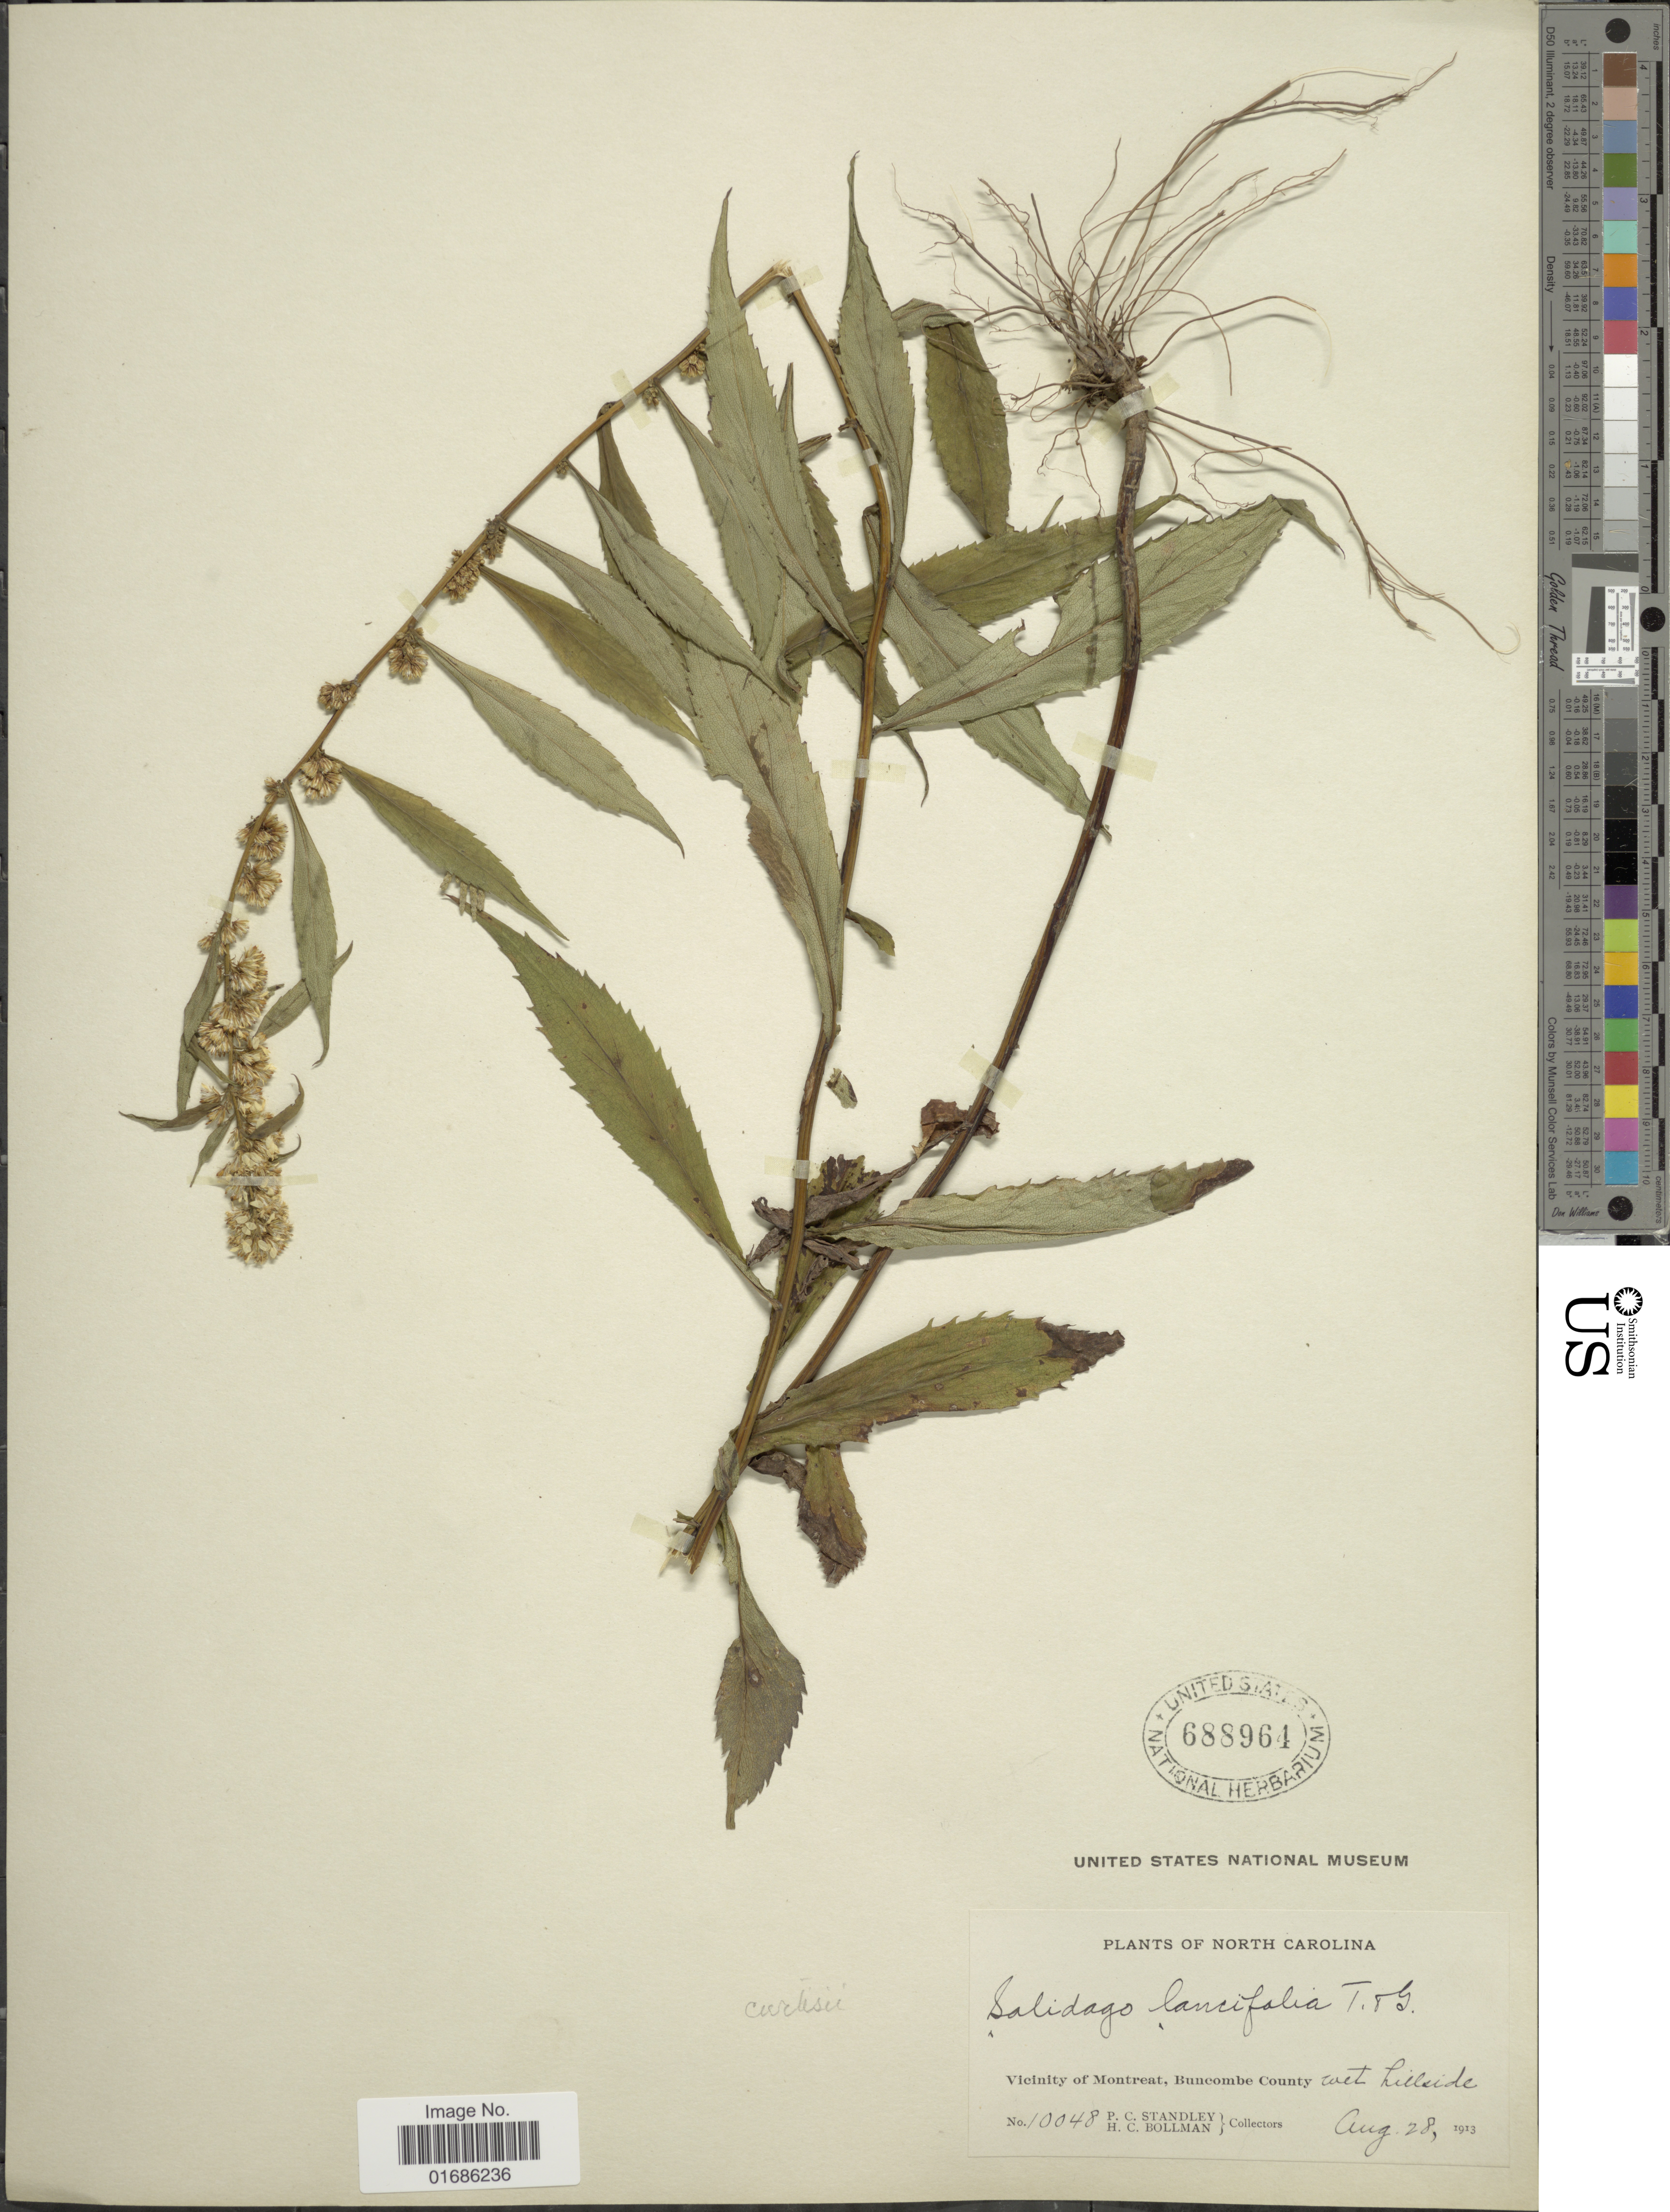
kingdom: Plantae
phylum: Tracheophyta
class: Magnoliopsida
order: Asterales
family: Asteraceae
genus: Solidago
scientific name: Solidago curtisii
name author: Torr. & A. Gray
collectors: P. C. Standley & H. C. Bollman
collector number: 10048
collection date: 1913-08-28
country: United States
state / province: North Carolina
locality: Vicinity of Montreat, Buncombe County, wet hillside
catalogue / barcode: US 688964